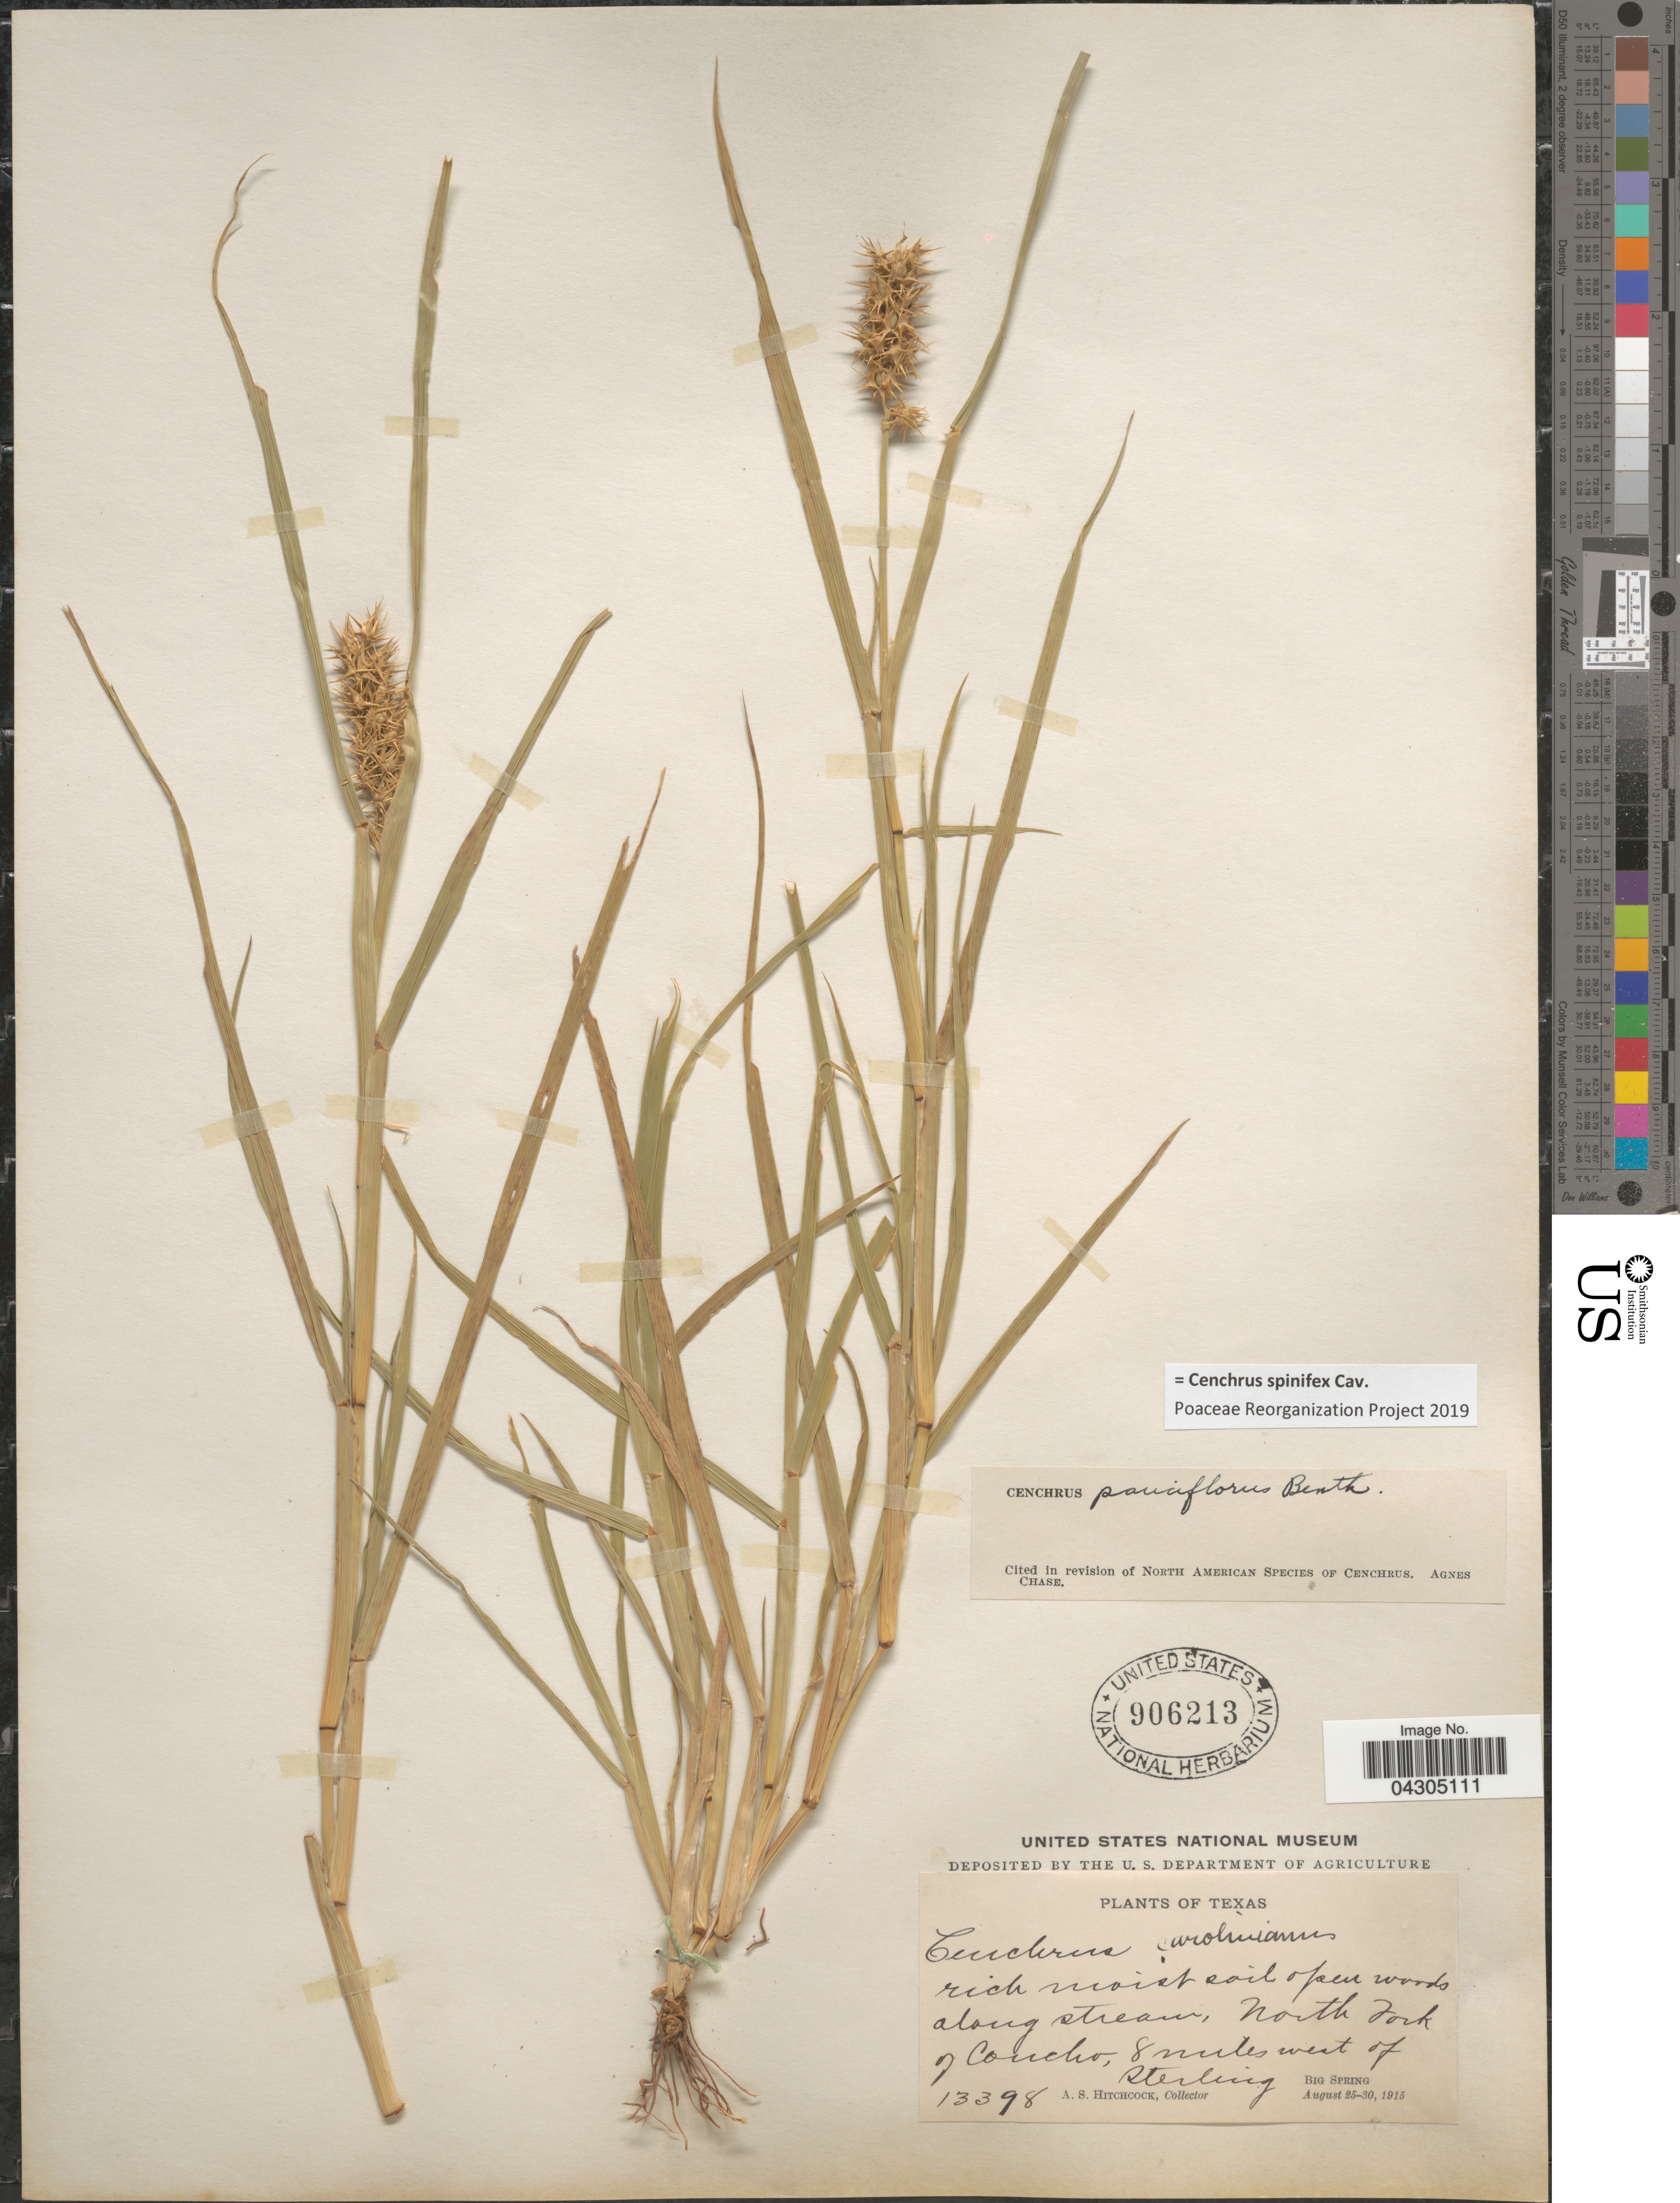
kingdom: Plantae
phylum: Tracheophyta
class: Liliopsida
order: Poales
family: Poaceae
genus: Cenchrus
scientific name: Cenchrus spinifex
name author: Cav.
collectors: A. S. Hitchcock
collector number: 13398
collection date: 1915-08-25/1915-08-30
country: United States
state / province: Texas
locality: Rich moist soil open woods along stream, North Fork of Concho, 8 miles west of Sterling. Big Spring.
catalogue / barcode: US 906213